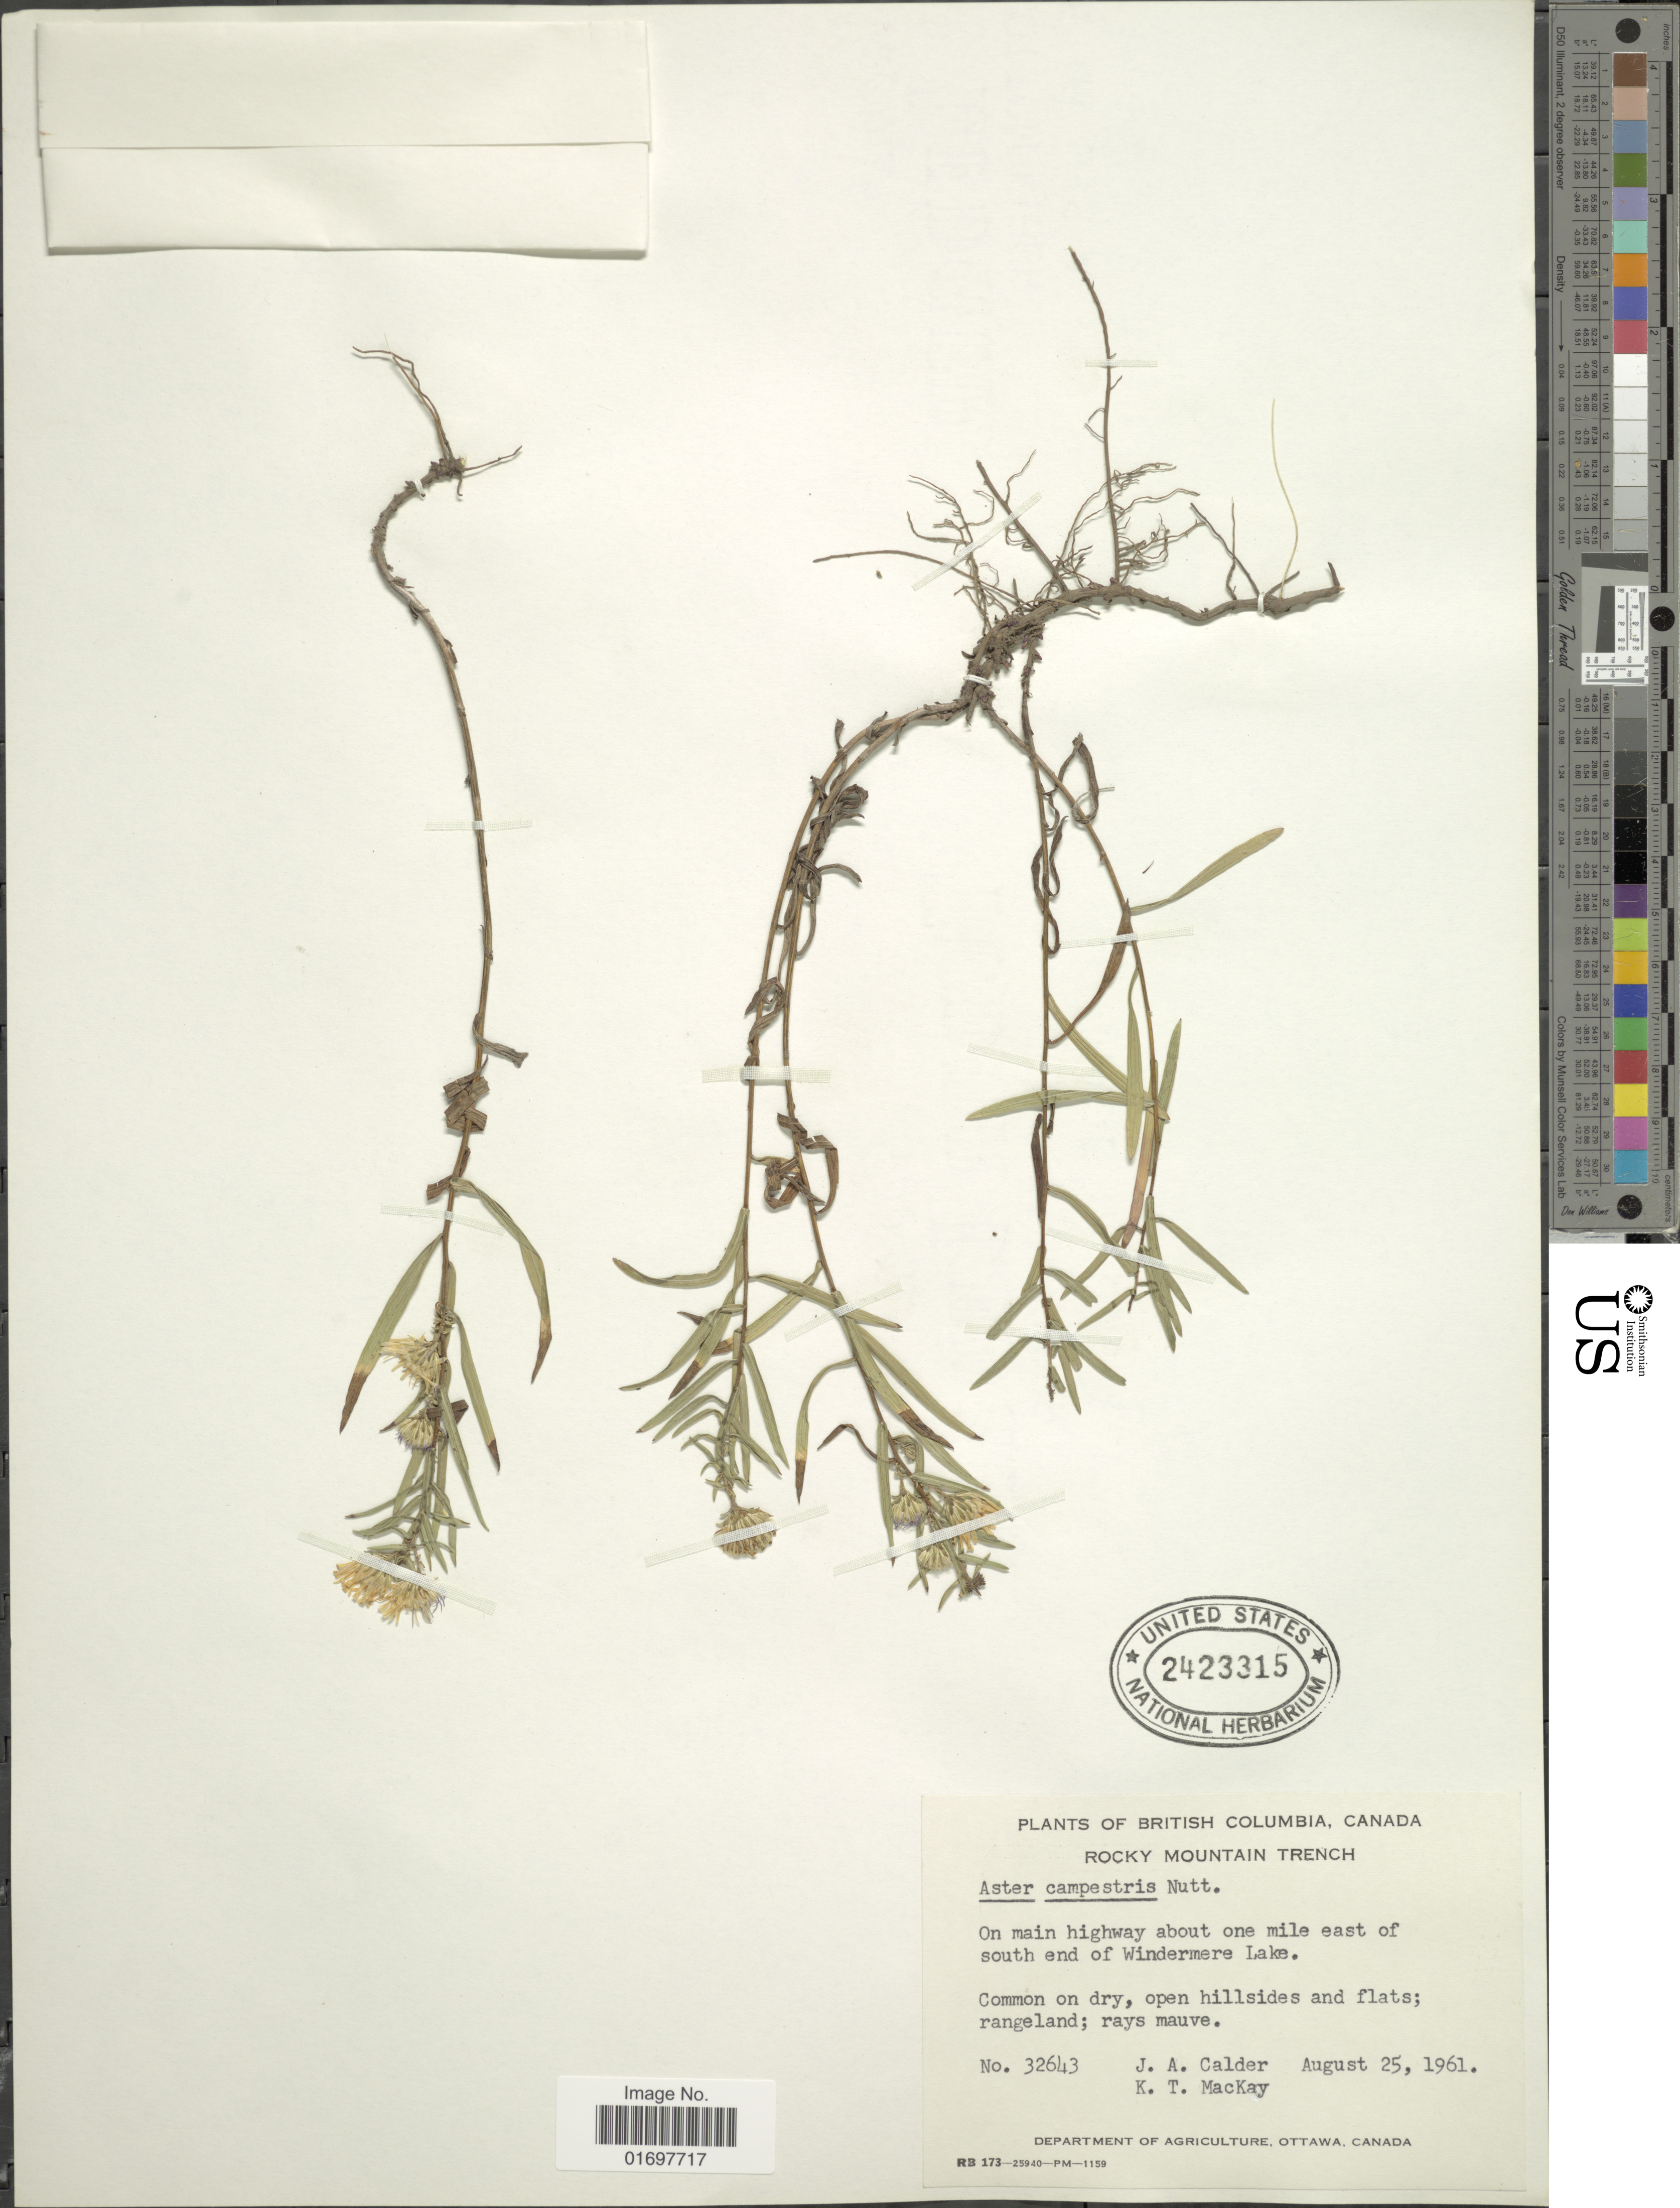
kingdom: Plantae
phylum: Tracheophyta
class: Magnoliopsida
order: Asterales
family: Asteraceae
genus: Symphyotrichum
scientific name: Symphyotrichum campestre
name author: (Nutt.) G.L. Nesom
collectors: J. A. Calder & K. T. Mackay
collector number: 32643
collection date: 1961-08-25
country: Canada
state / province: British Columbia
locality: Rocky Mountain Trench. British Columbia. On main highway aboit one mile east of south end of Windermere Lake.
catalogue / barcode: US 2423315